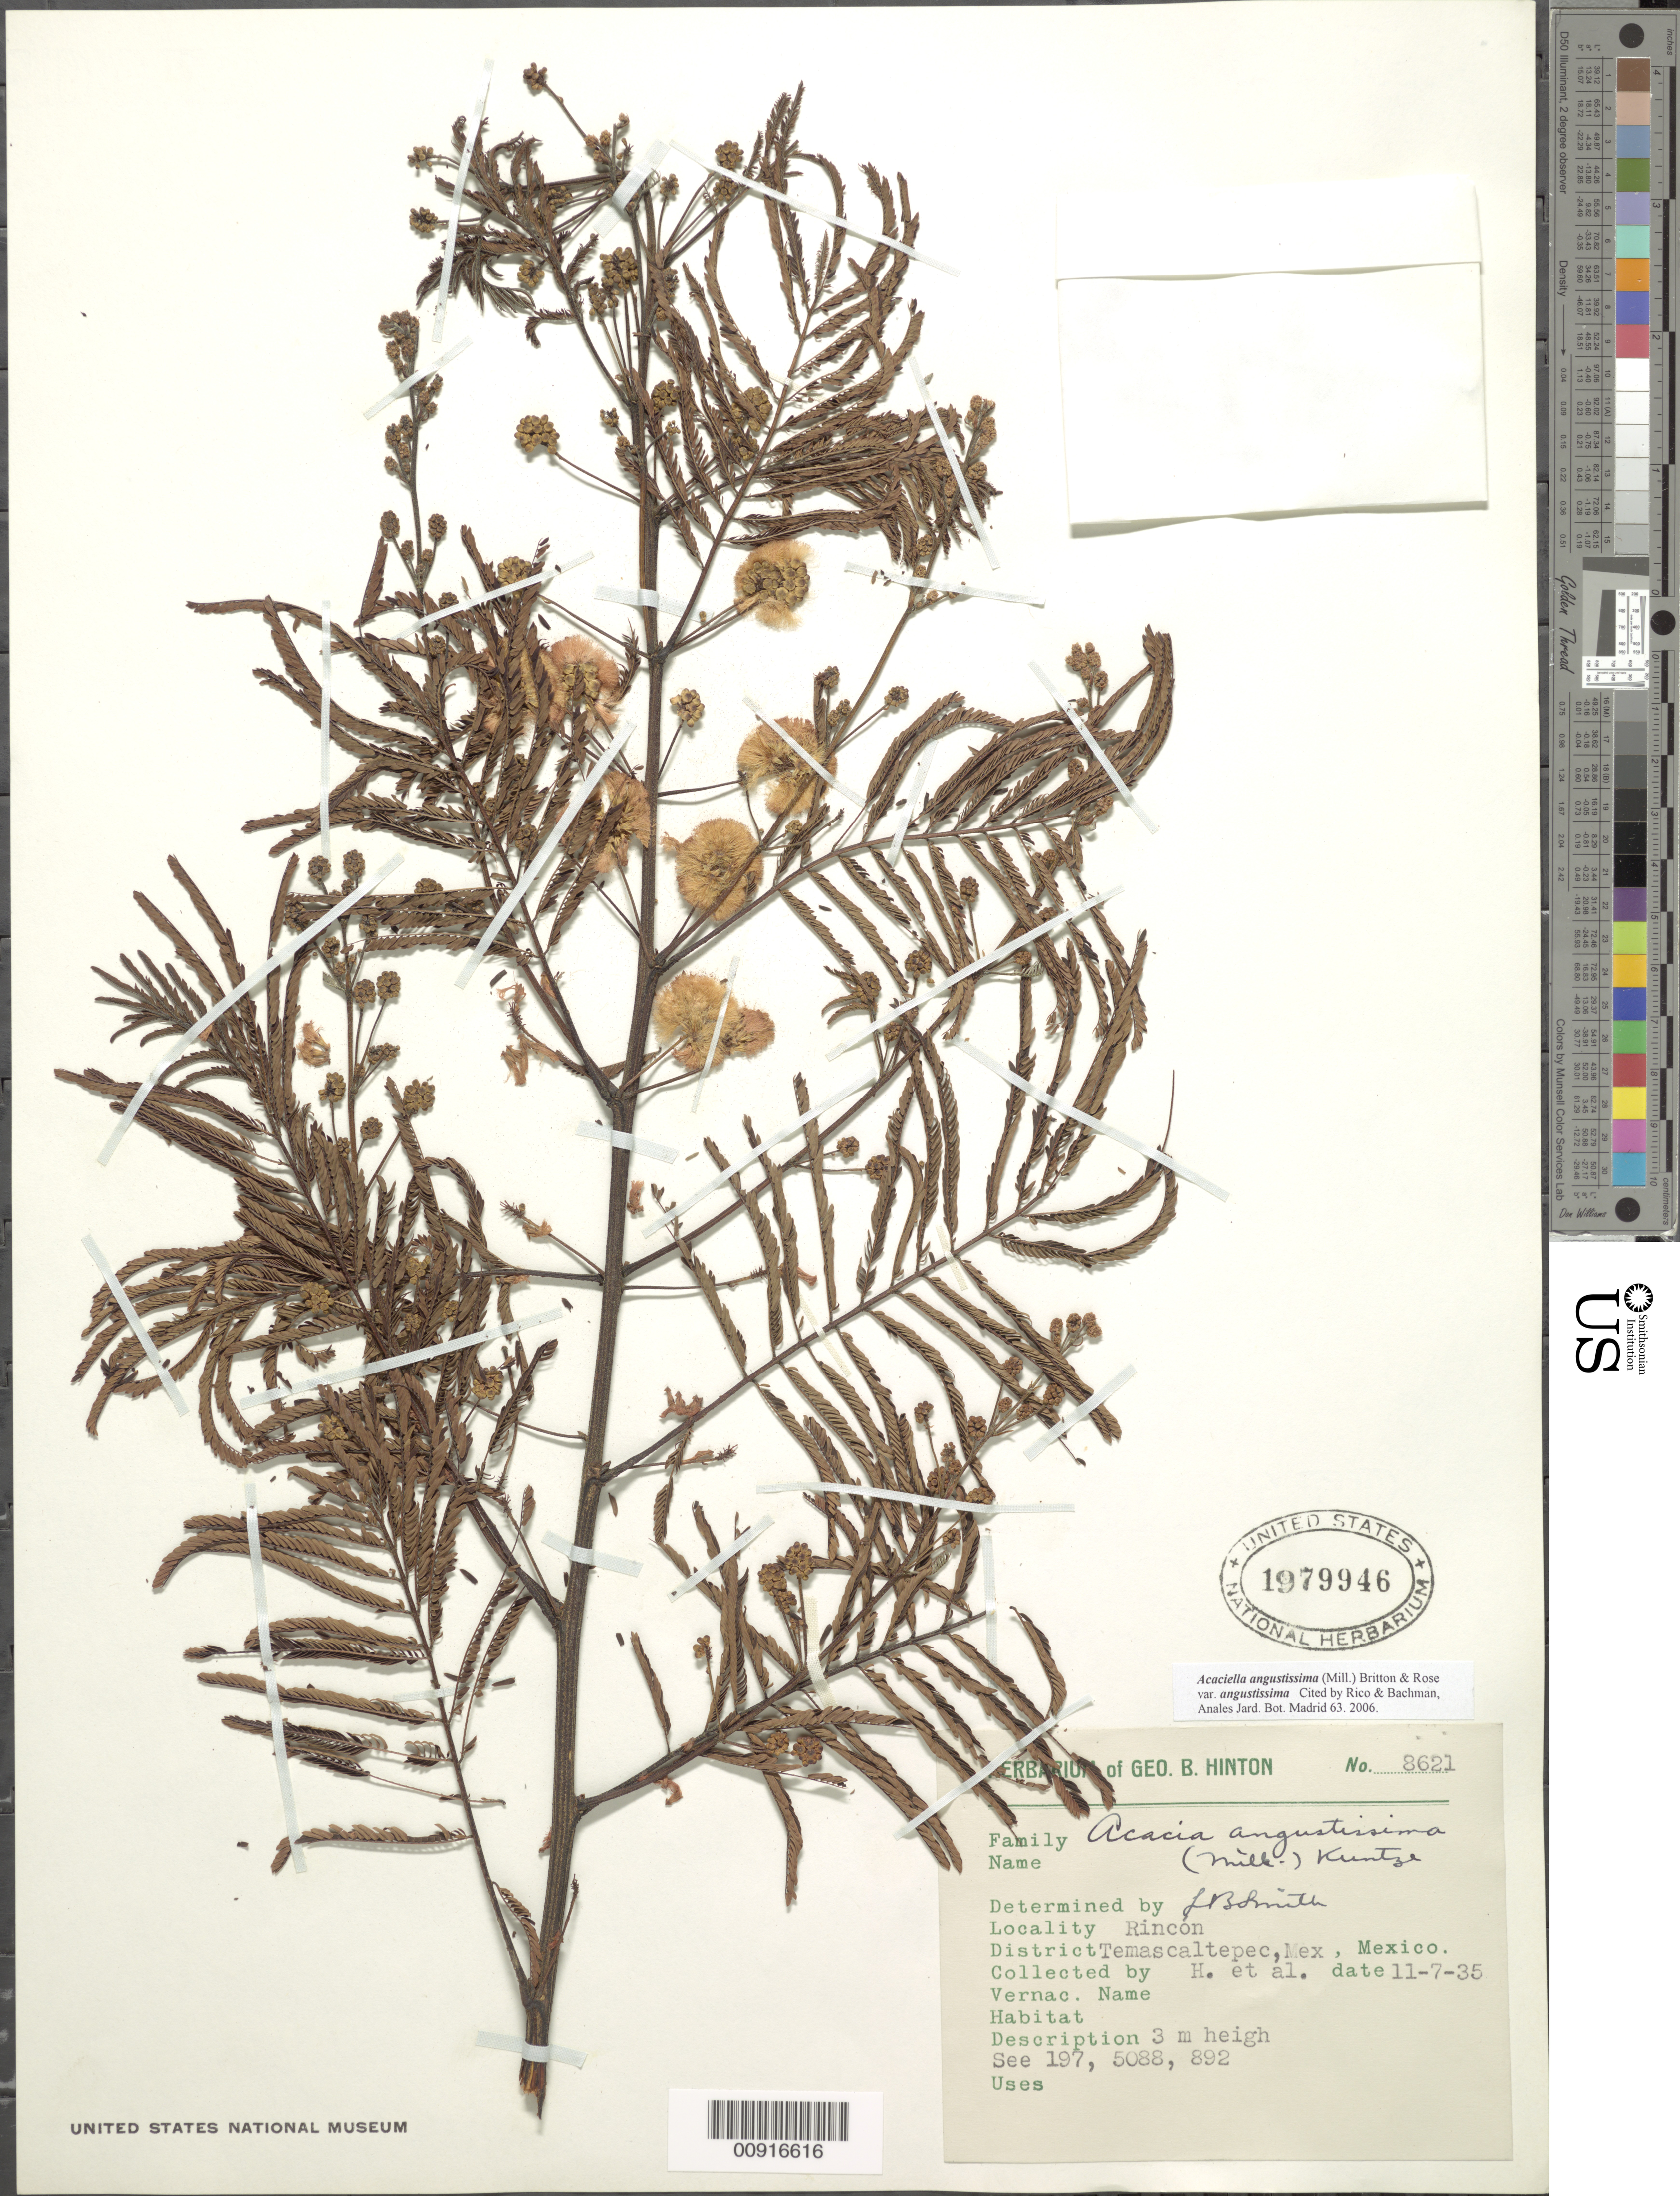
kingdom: Plantae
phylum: Tracheophyta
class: Magnoliopsida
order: Fabales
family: Fabaceae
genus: Acaciella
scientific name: Acaciella angustissima var. angustissima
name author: (Mill.) Britton & Rose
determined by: Rico, L.; Bachman, --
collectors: G. B. Hinton & et al.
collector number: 8621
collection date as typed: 07 Nov 1935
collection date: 1935-11-07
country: Mexico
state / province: México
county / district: Temascaltepec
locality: Rincón, District of Temascaltepec, State of Mexico.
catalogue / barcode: US 1979946